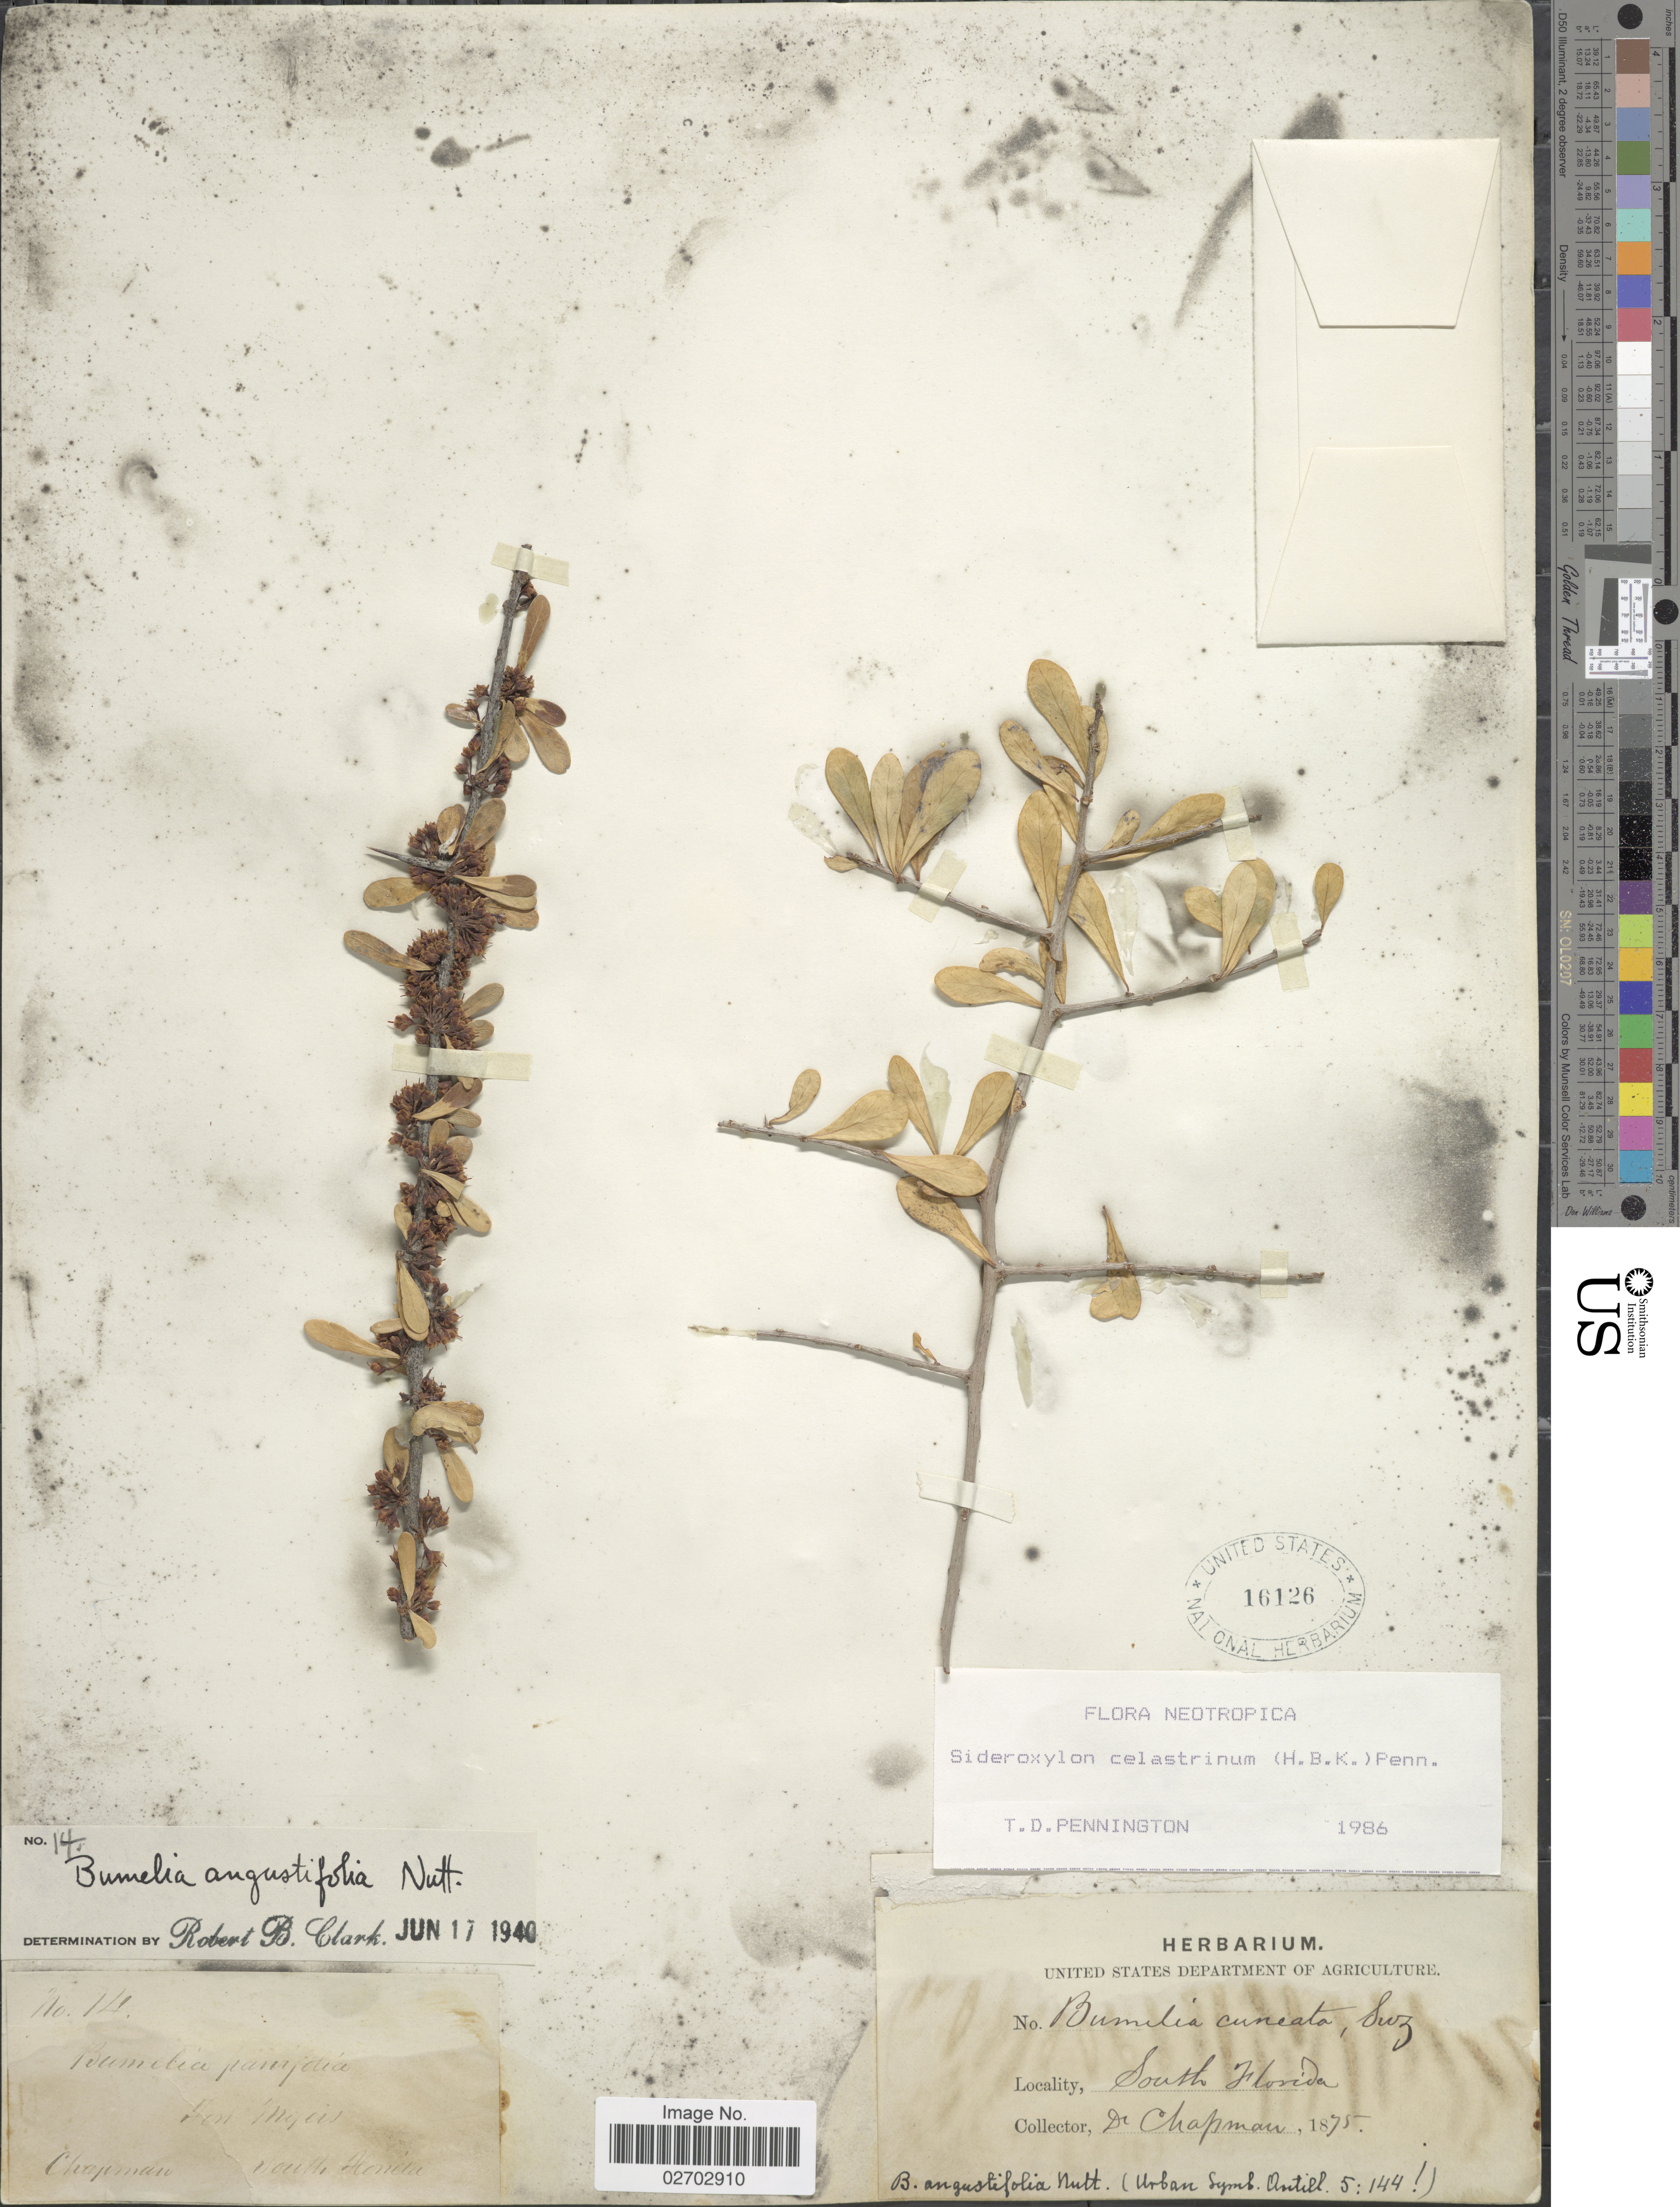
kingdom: Plantae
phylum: Tracheophyta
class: Magnoliopsida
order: Ericales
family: Sapotaceae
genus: Sideroxylon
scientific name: Sideroxylon celastrinum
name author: (Kunth) T.D. Penn.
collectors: A. Chapman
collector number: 14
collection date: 1875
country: United States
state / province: Florida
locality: Fort Myers. South Florida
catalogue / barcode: US 16126